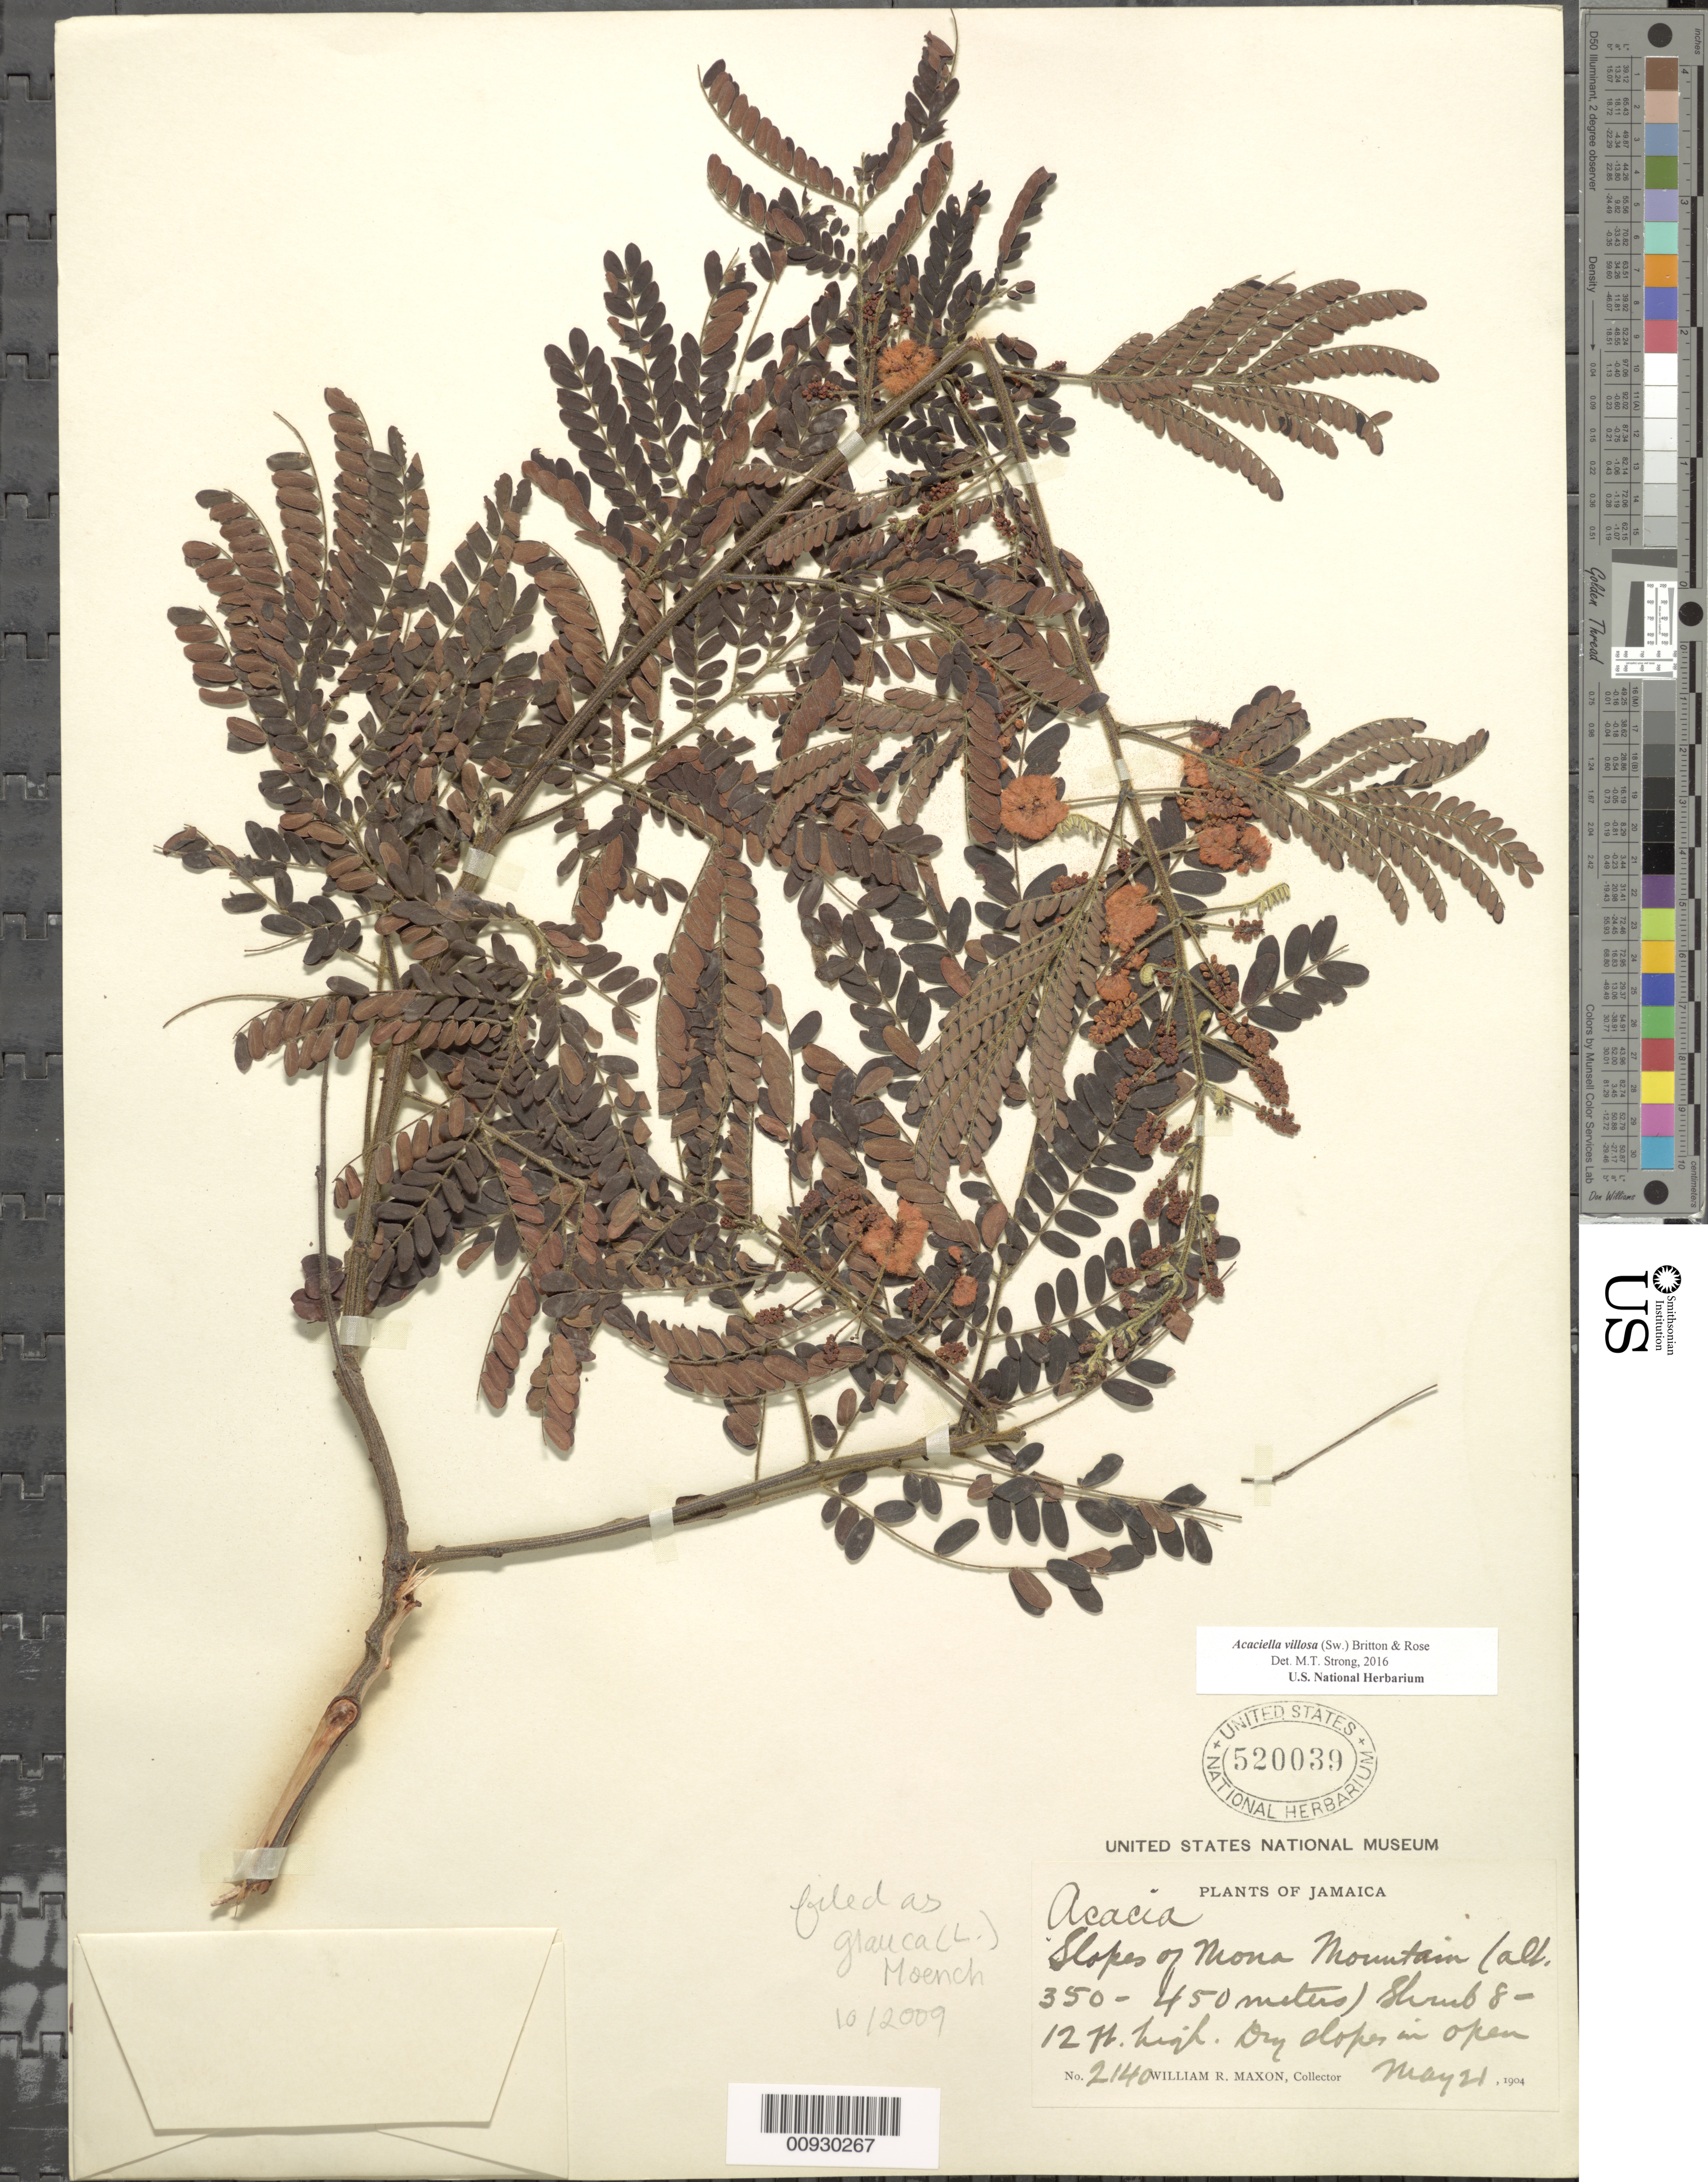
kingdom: Plantae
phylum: Tracheophyta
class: Magnoliopsida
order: Fabales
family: Fabaceae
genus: Acaciella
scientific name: Acaciella villosa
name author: (Sw.) Britton & Rose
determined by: Strong, M. T., (US), Smithsonian Institution - National Museum of Natural History (UNITED STATES)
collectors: W. R. Maxon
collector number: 2140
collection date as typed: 21 May 1904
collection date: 1904-05-21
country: Jamaica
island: Jamaica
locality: Slopes of Mona Mountain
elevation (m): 350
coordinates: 0 N, 0 E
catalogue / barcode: US 520039